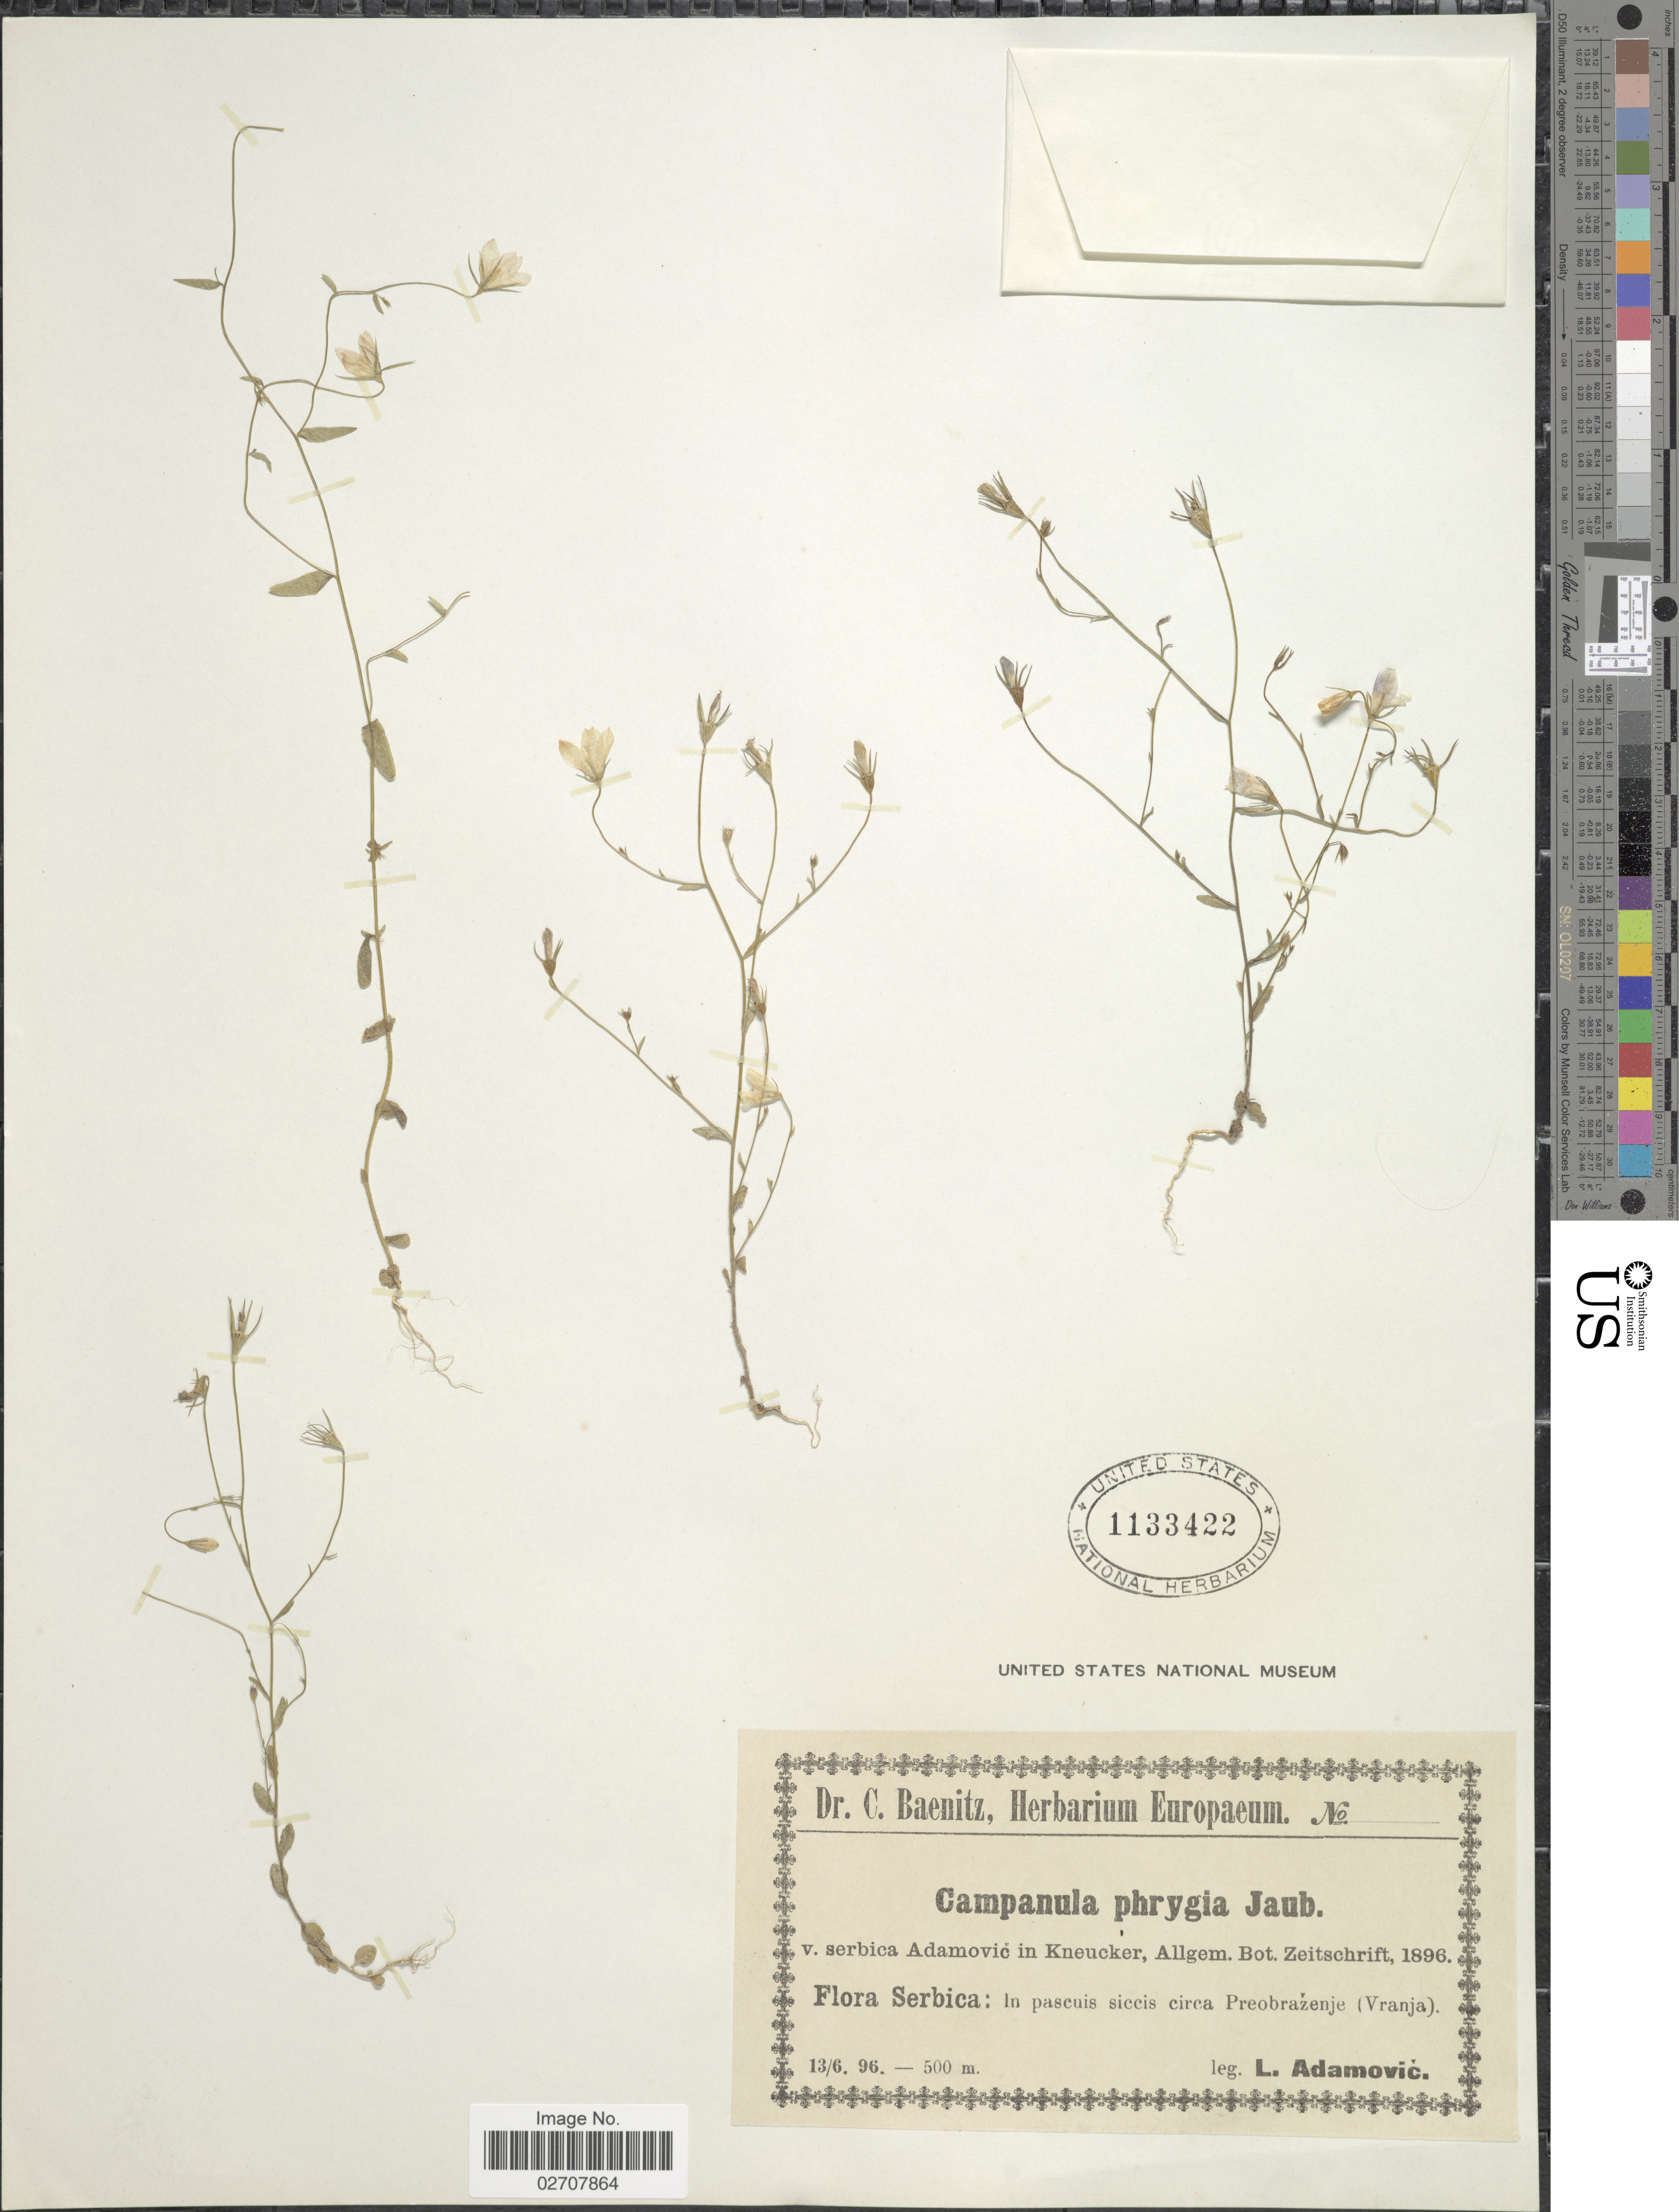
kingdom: Plantae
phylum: Tracheophyta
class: Magnoliopsida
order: Asterales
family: Campanulaceae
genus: Campanula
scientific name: Campanula phrygia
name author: Jaub. & Spach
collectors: L. Adamović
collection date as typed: Transcribed d/m/y: 13/6/96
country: Serbia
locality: In pasuis siccis circa Preobrazenje (Vranja)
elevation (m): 500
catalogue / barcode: US 1133422